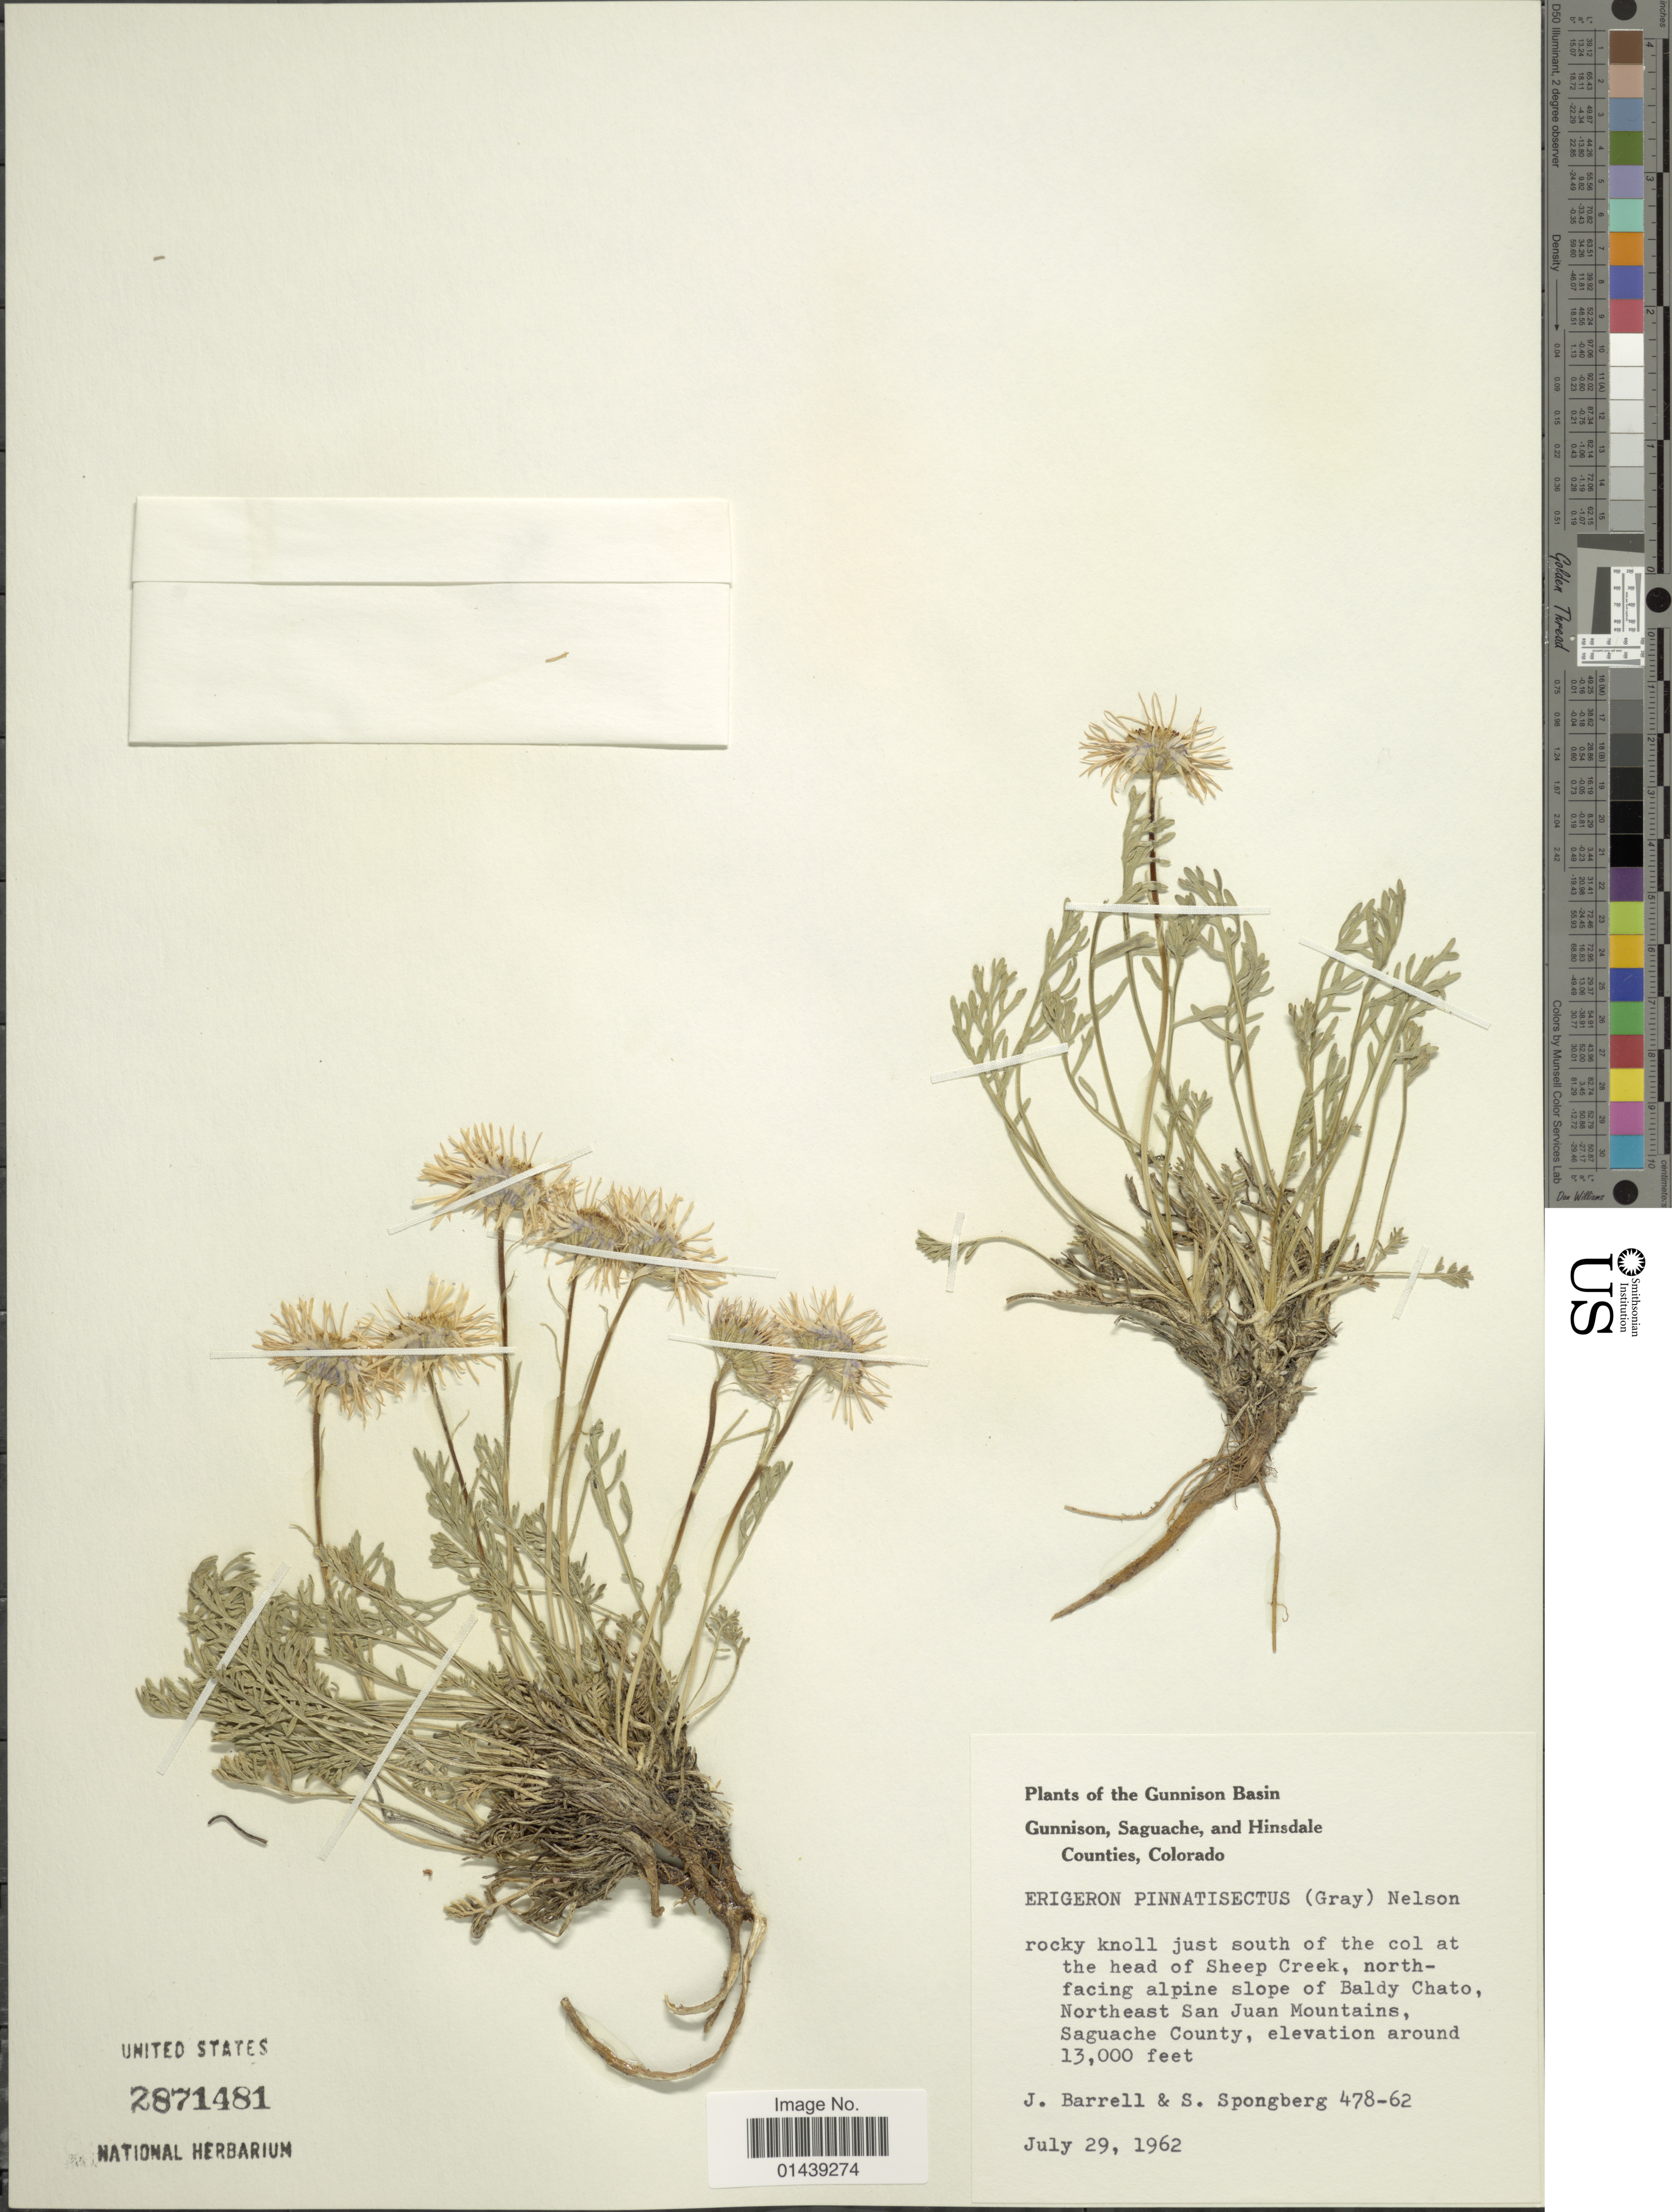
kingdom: Plantae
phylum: Tracheophyta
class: Magnoliopsida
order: Asterales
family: Asteraceae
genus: Erigeron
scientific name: Erigeron pinnatisectus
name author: (A. Gray) A. Nelson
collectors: J. Barrell & S. A.Spongberg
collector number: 478-62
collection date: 1962-07-29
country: United States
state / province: Colorado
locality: Gunnison Basin. just south of the col at the head of Sheep Creek, northfacing alpine slope of Baldy Chato, Northeast San Juan Mountains, Saguache County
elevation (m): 3962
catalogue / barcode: US 2871481